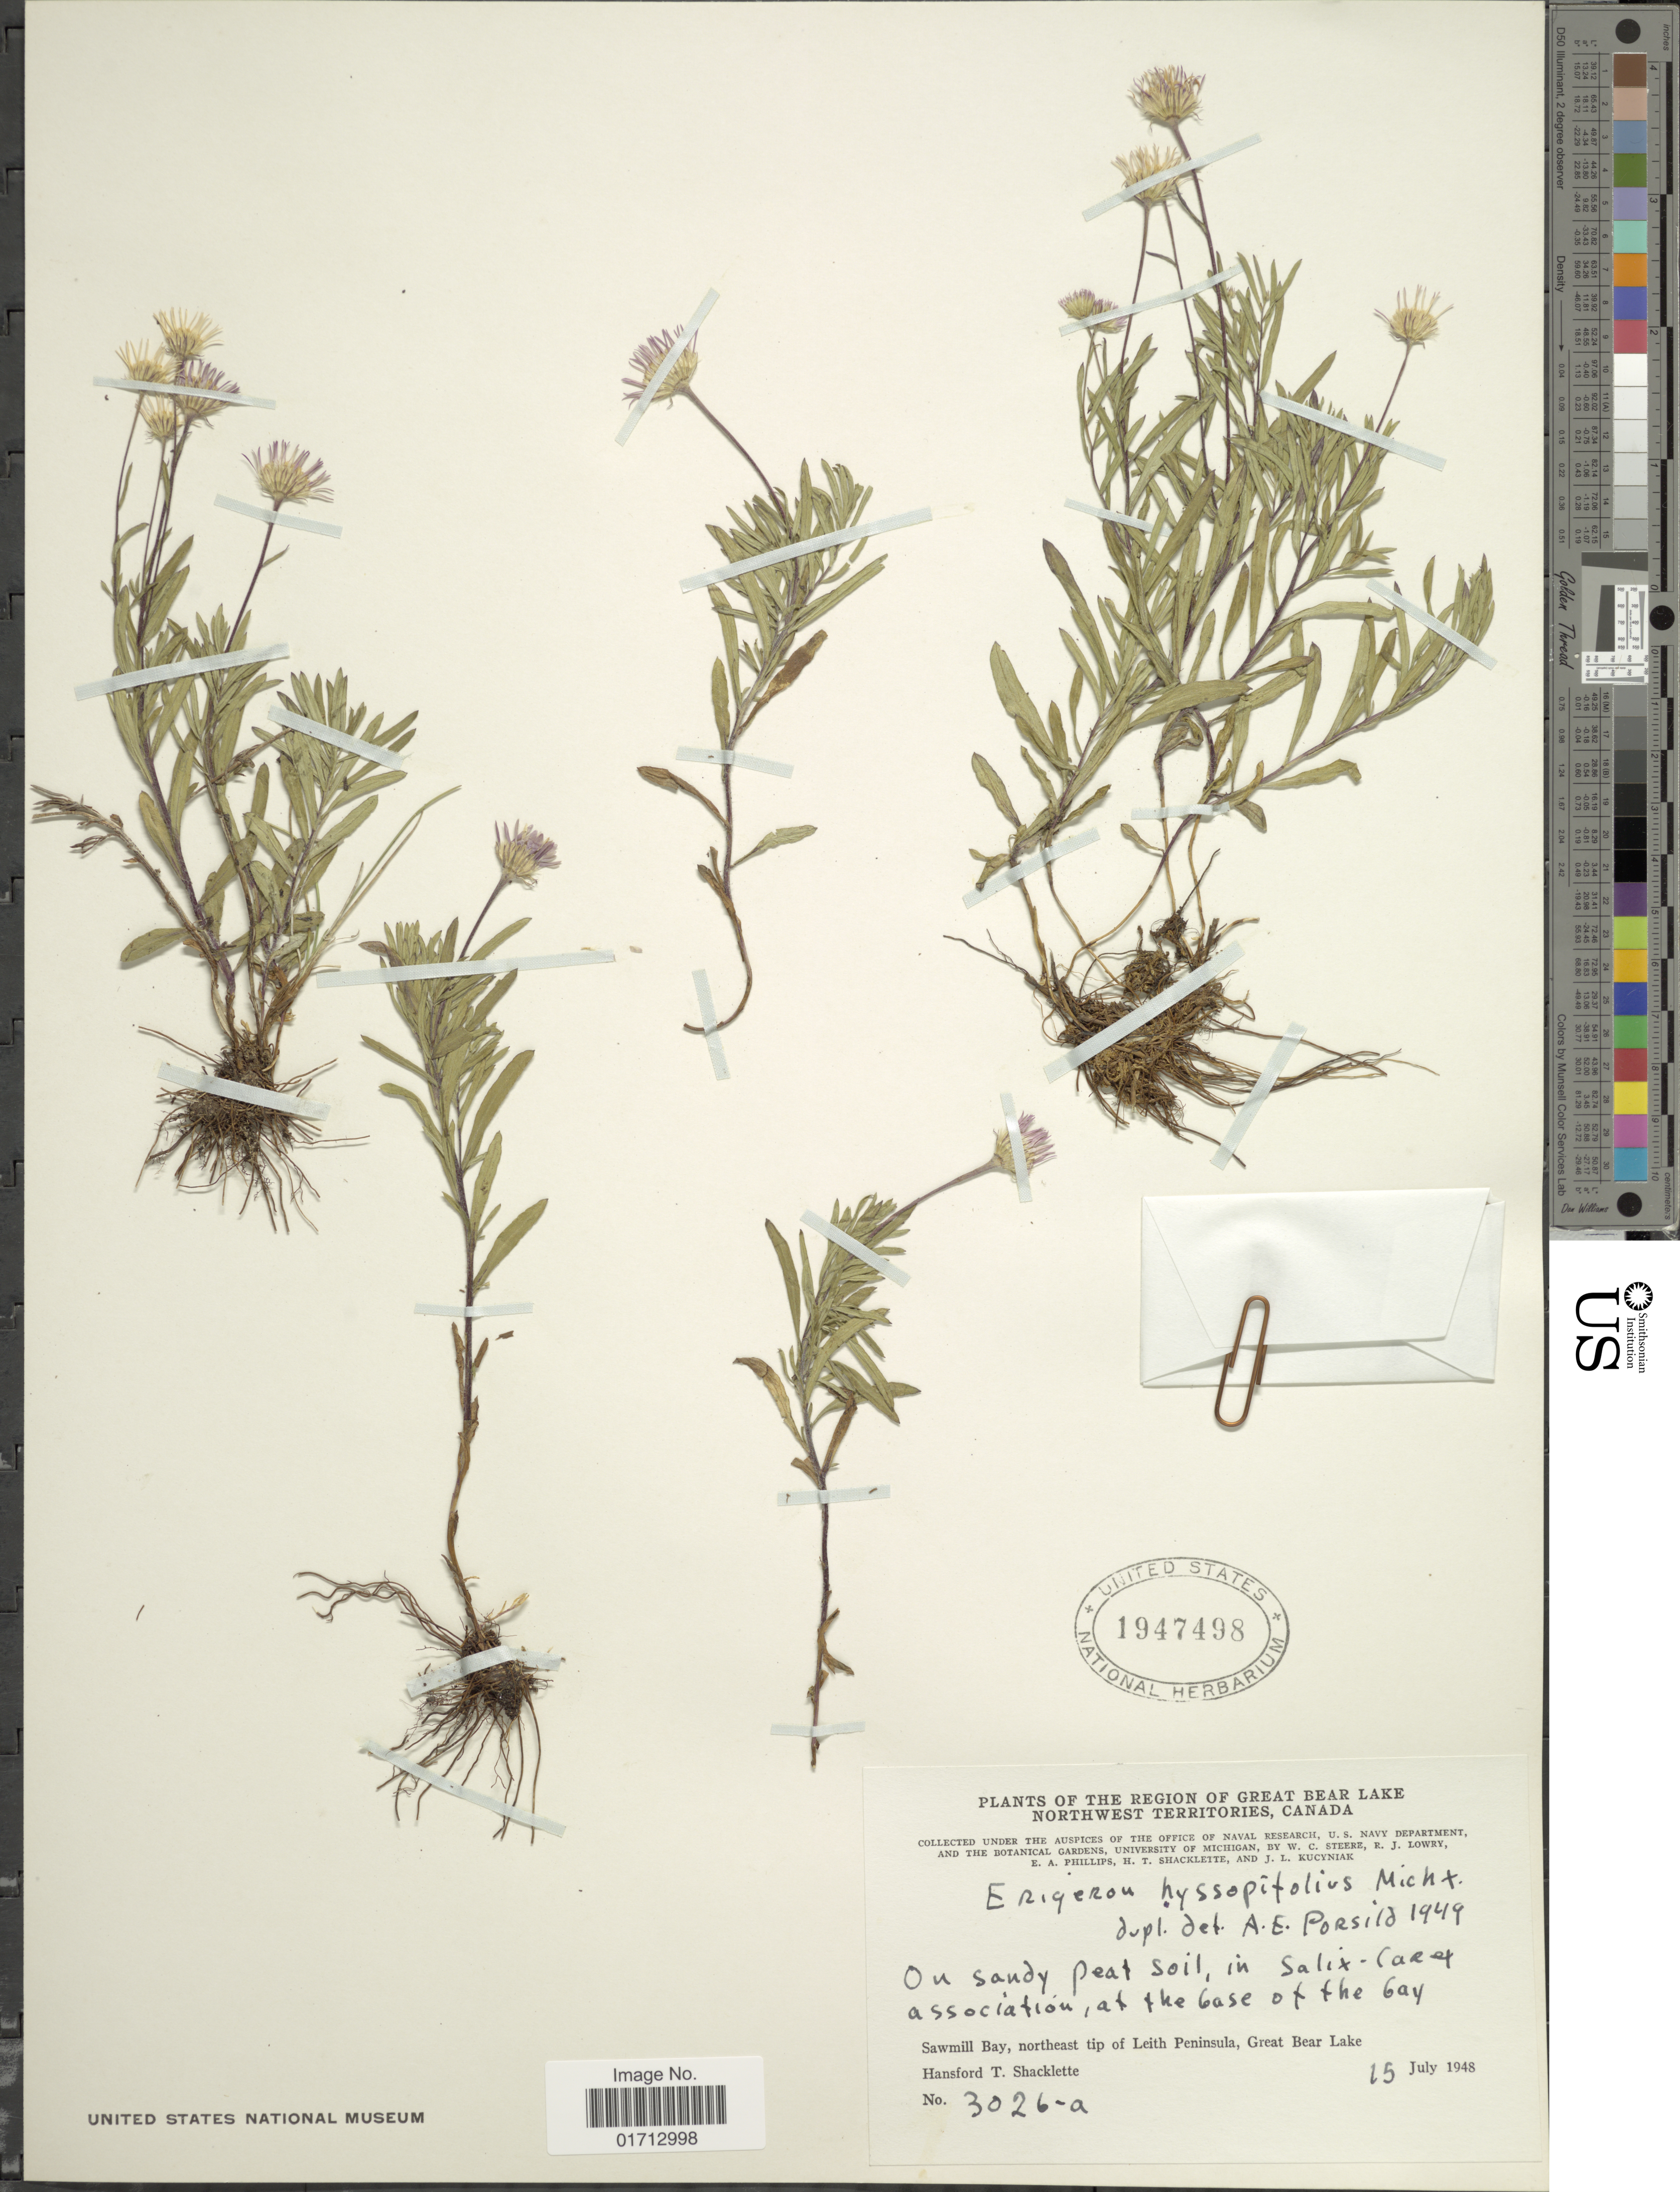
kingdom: Plantae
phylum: Tracheophyta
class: Magnoliopsida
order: Asterales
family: Asteraceae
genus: Erigeron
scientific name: Erigeron hyssopifolius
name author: Michx.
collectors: H. Shacklette, W. C. Steere, R. Lowry, E. Phillips & et al.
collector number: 3026-a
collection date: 1948-07-15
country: Canada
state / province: Northwest Territories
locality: The region of Great Bear Lake, Sawmill Bay, northeast tip of Leith Peninsula, Great Bear Lake.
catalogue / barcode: US 1947498